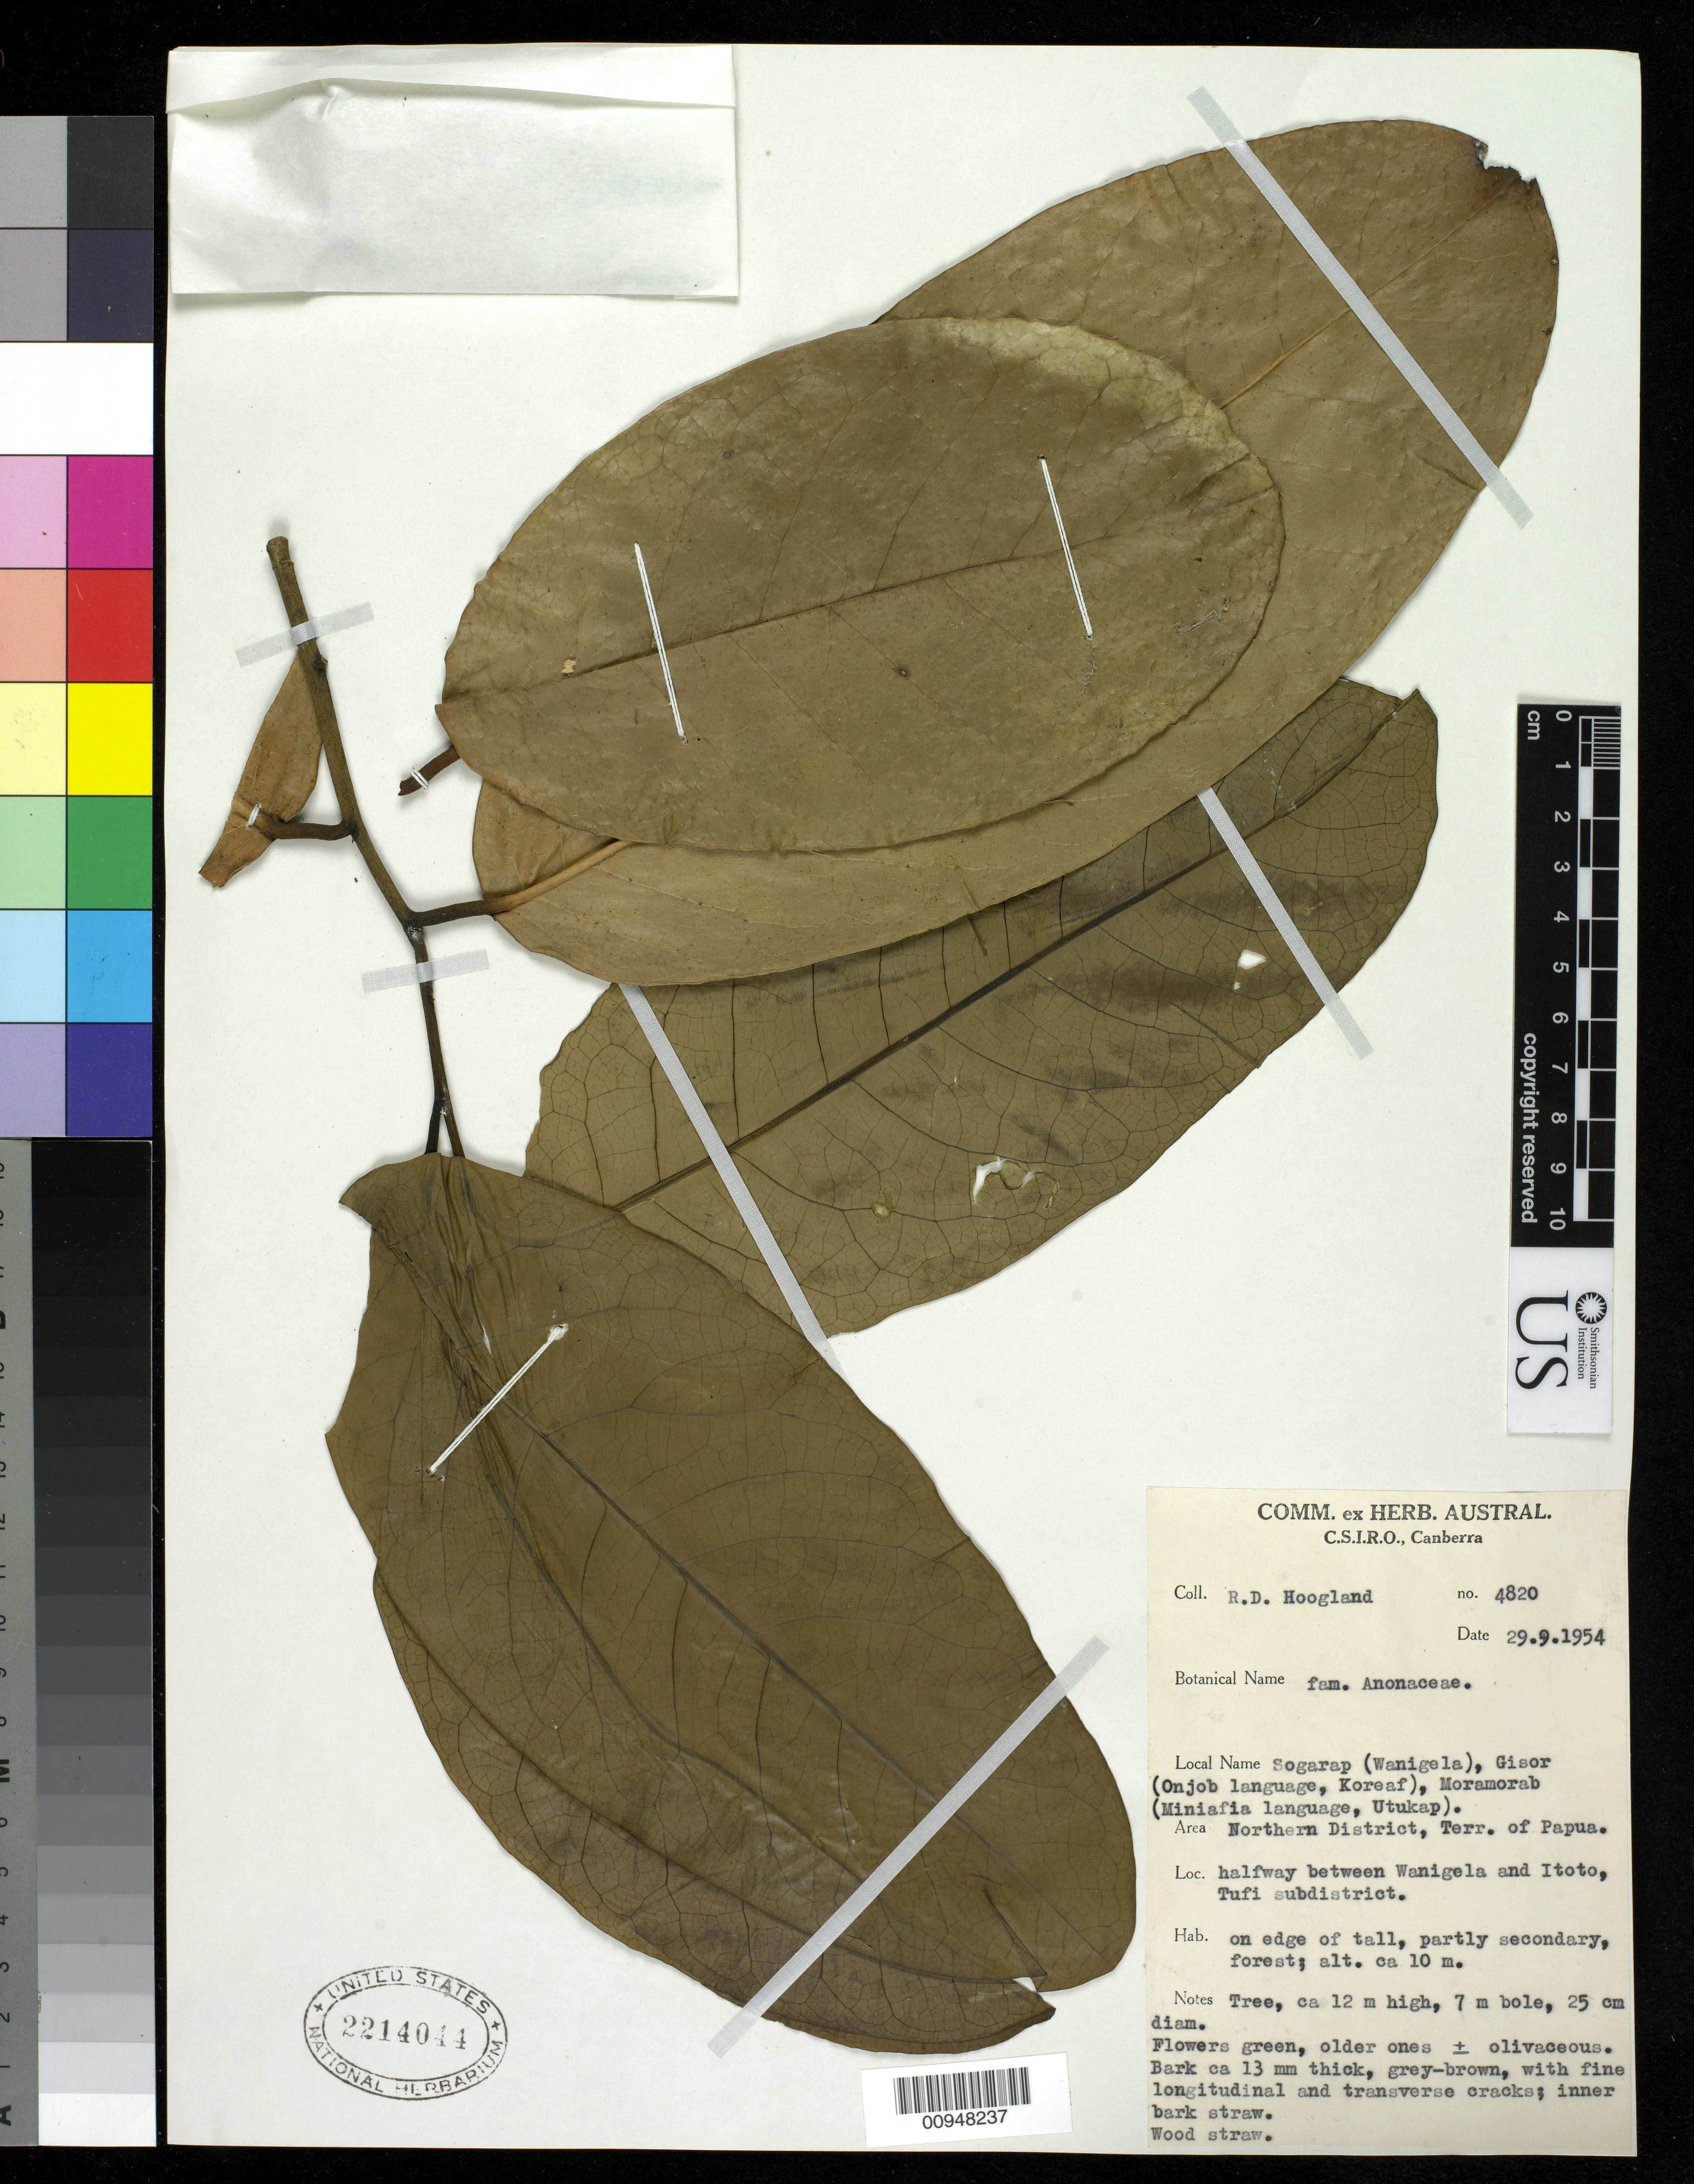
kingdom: Plantae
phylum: Tracheophyta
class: Magnoliopsida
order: Magnoliales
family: Annonaceae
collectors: R. D. Hoogland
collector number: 4820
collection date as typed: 29 Sep 1954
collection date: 1954-09-29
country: Papua New Guinea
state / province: Northern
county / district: Tufi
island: New Guinea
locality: Halfway between Wanigela and Itoto.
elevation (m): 10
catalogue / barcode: US 2214044